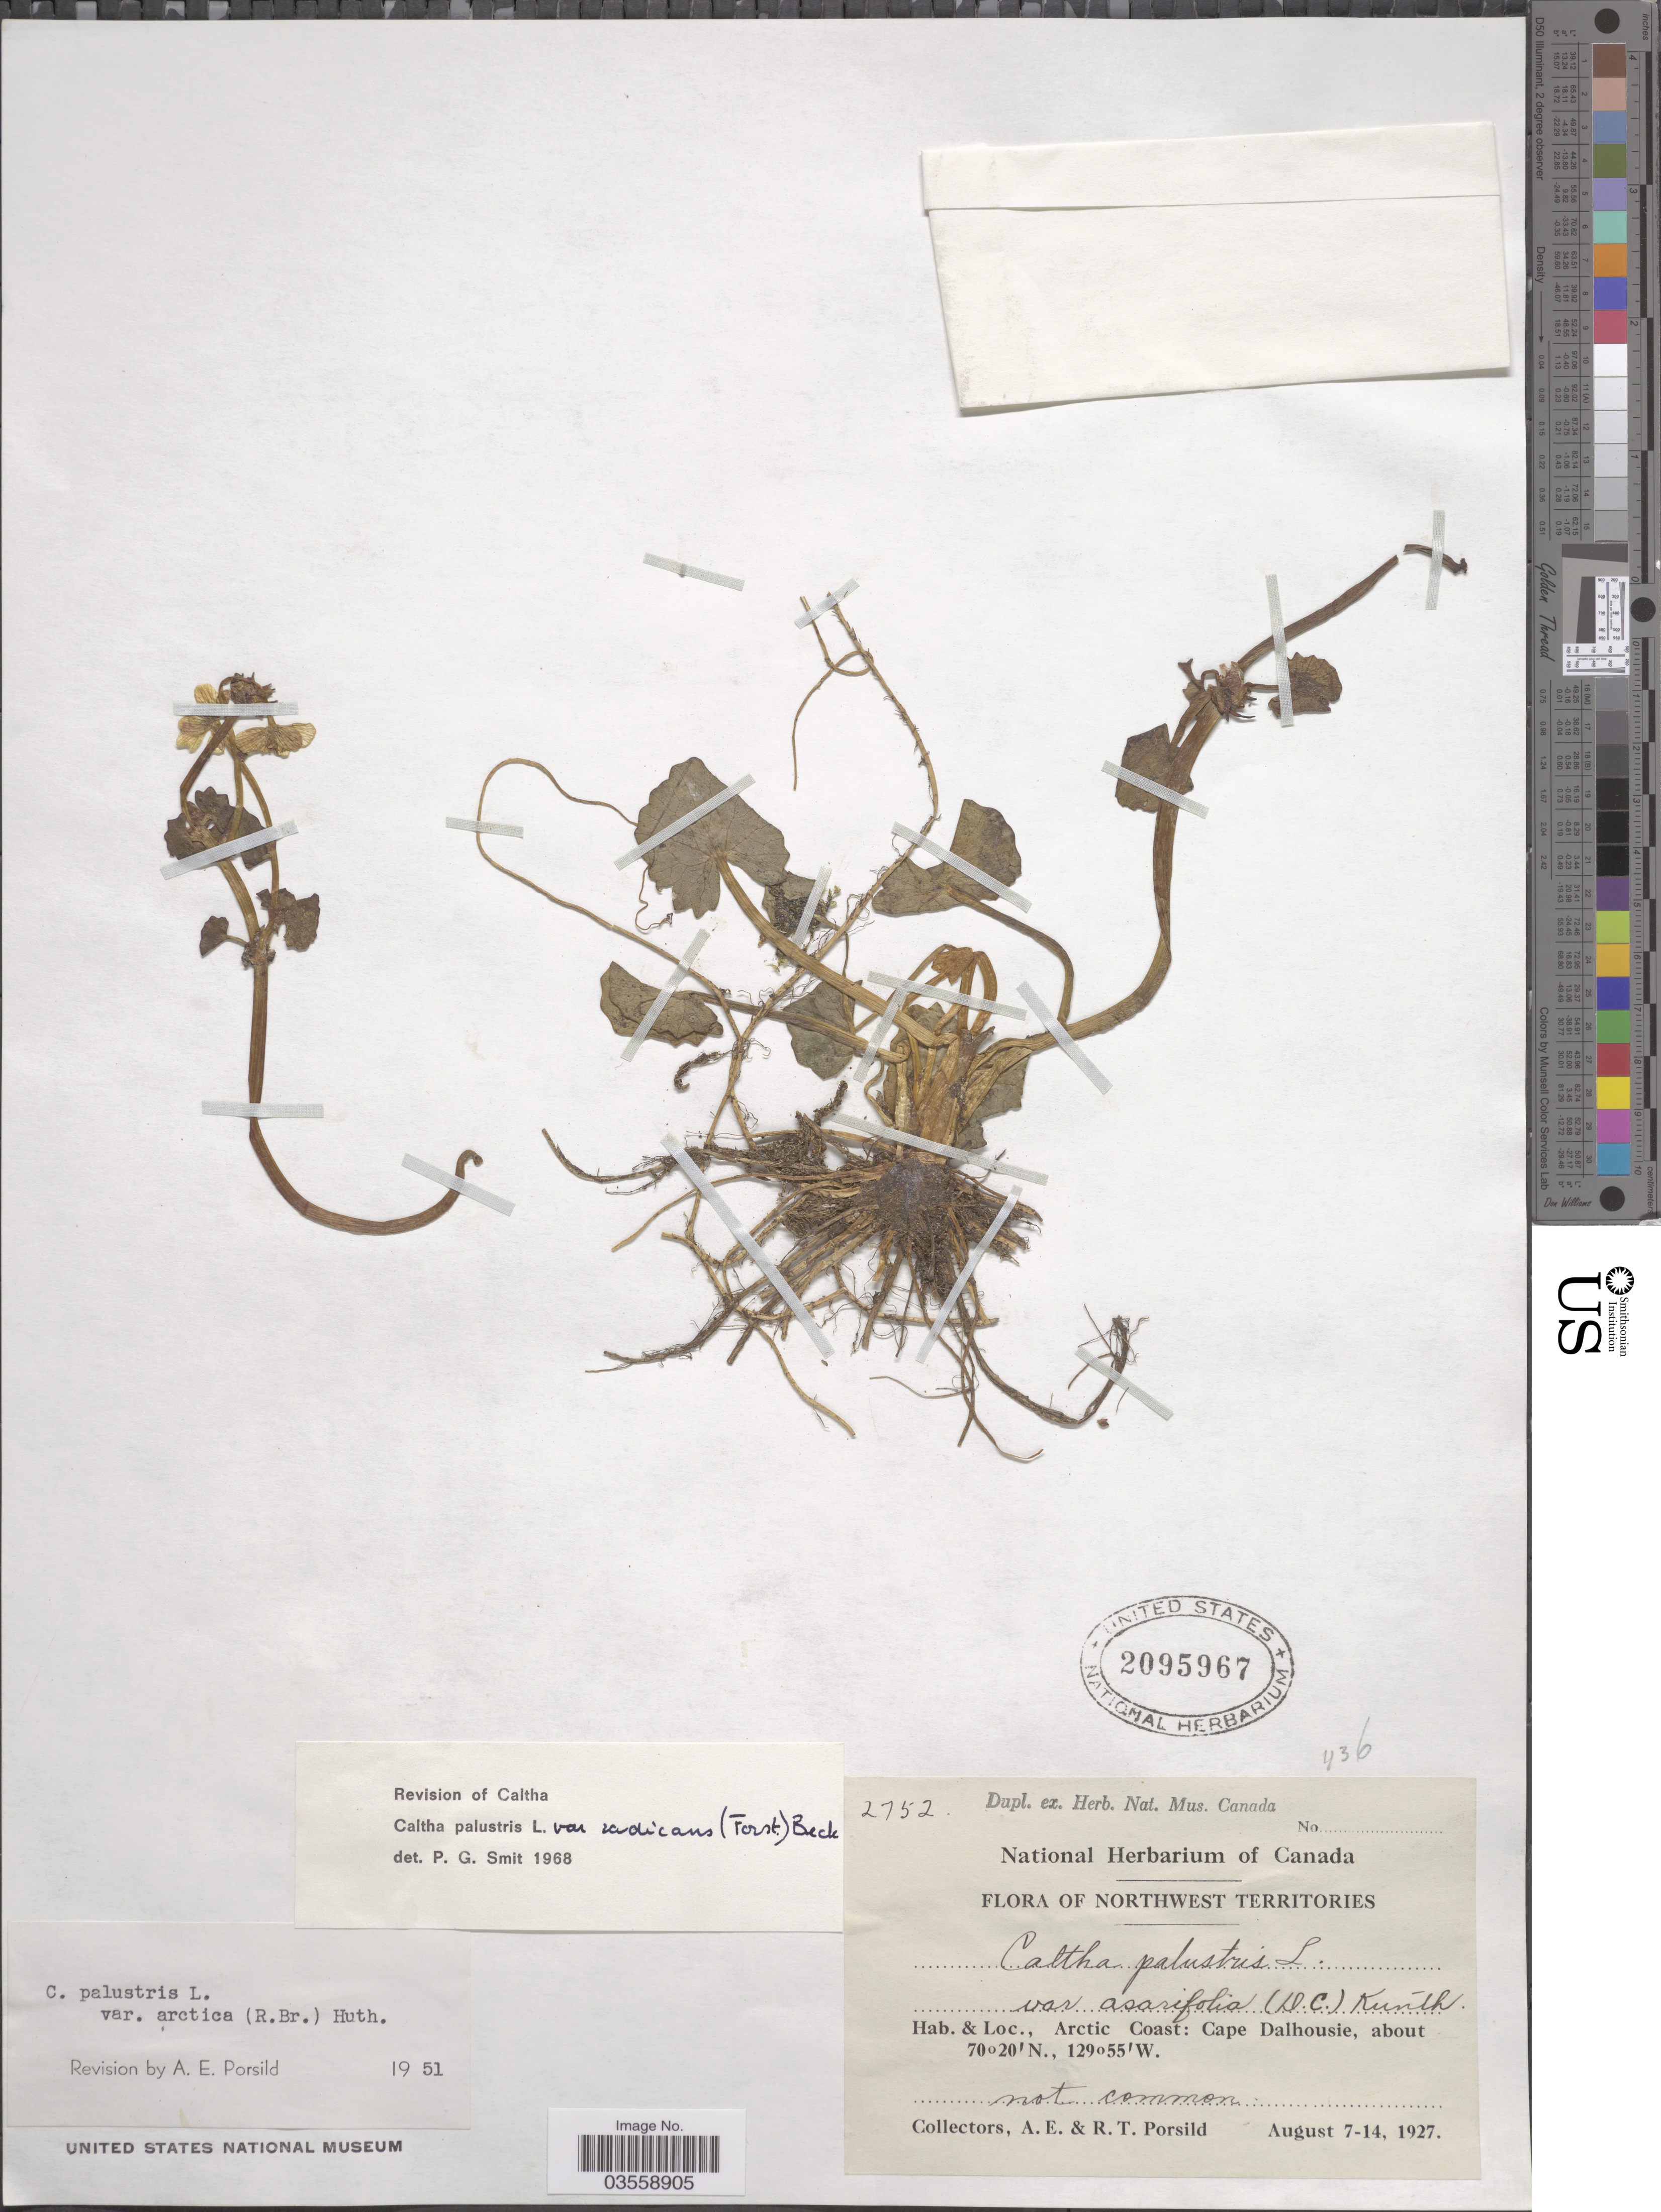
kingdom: Plantae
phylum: Tracheophyta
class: Magnoliopsida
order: Ranunculales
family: Ranunculaceae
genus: Caltha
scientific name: Caltha palustris var. radicans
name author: (T.F. Forst) Beck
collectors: A. E. Porsild & R. T. Porsild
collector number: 2752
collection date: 1927-08-07/1927-08-14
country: Canada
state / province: Northwest Territories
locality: Arctic Coast: Cape Dalhousie.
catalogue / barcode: US 2095967